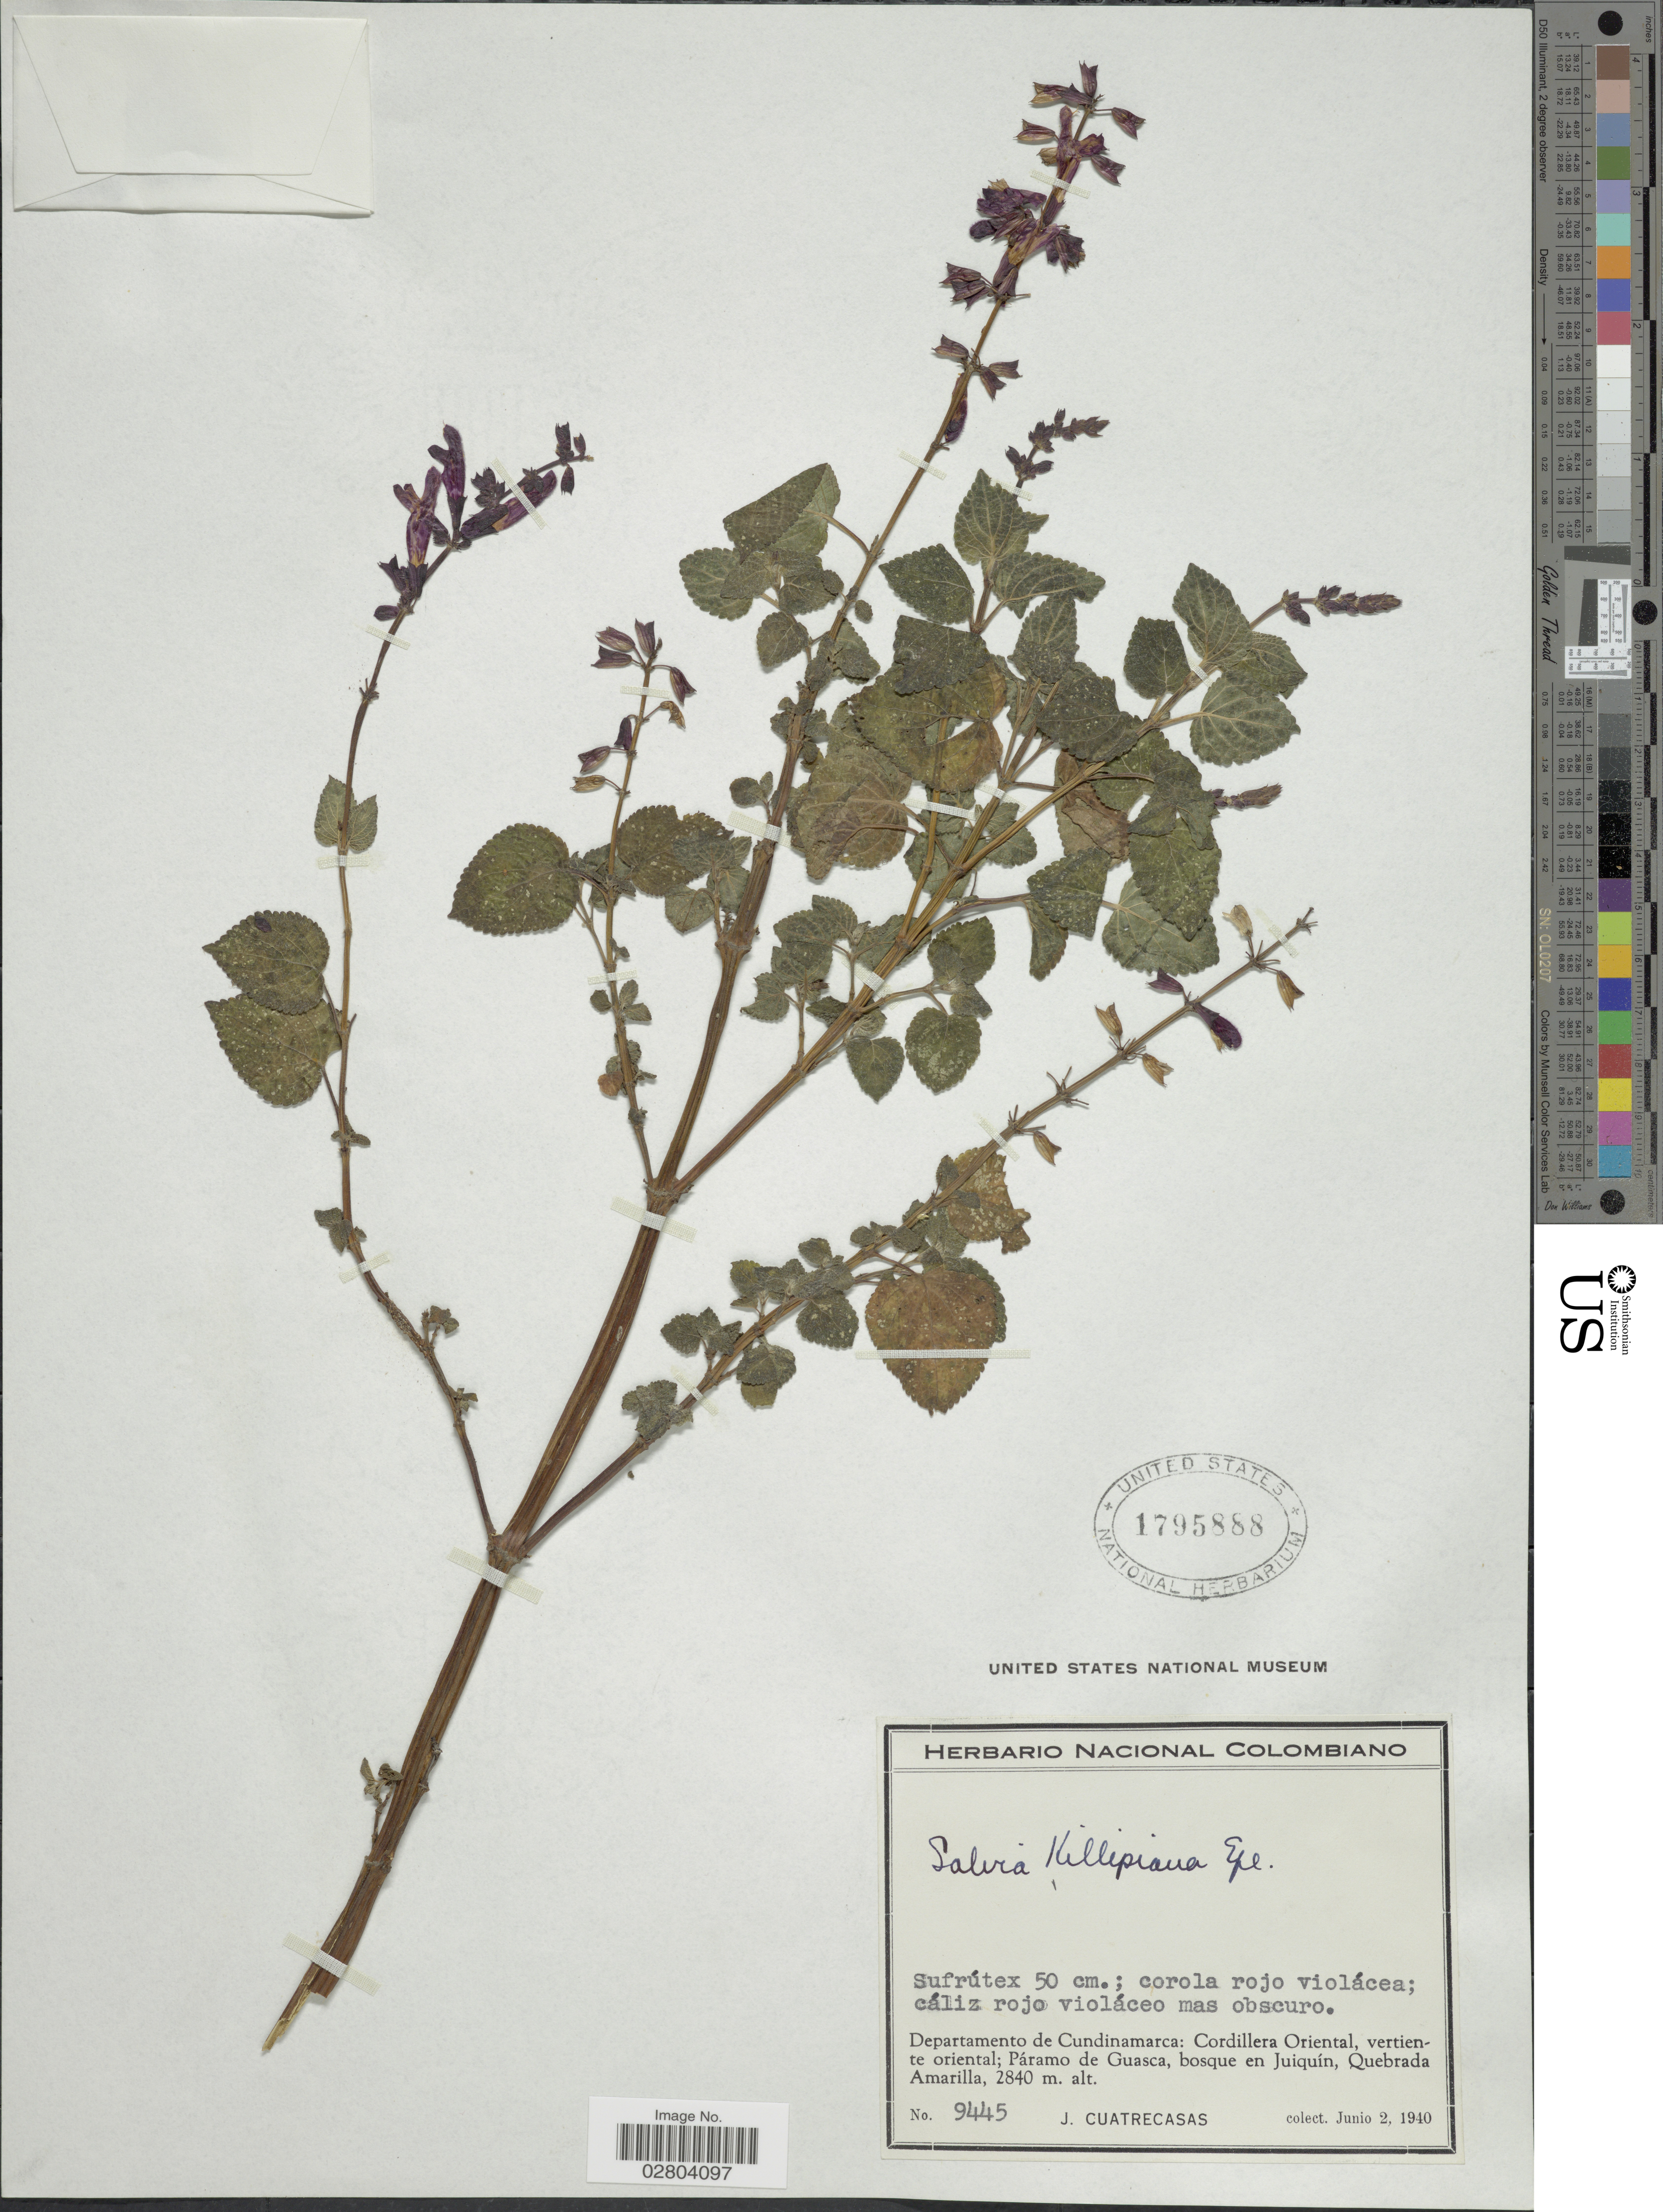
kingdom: Plantae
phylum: Tracheophyta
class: Magnoliopsida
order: Lamiales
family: Lamiaceae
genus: Salvia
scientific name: Salvia carnea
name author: Kunth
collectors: J. Cuatrecasas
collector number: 9445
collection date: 1940-06-02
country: Colombia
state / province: Cundinamarca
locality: Departamento de Cundinamarca: Cordillera Oriental, vertiente oriental; Páramo de Guasca, bosque en Juiquín, Quebrada Amarilla.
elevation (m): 2840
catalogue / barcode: US 1795888